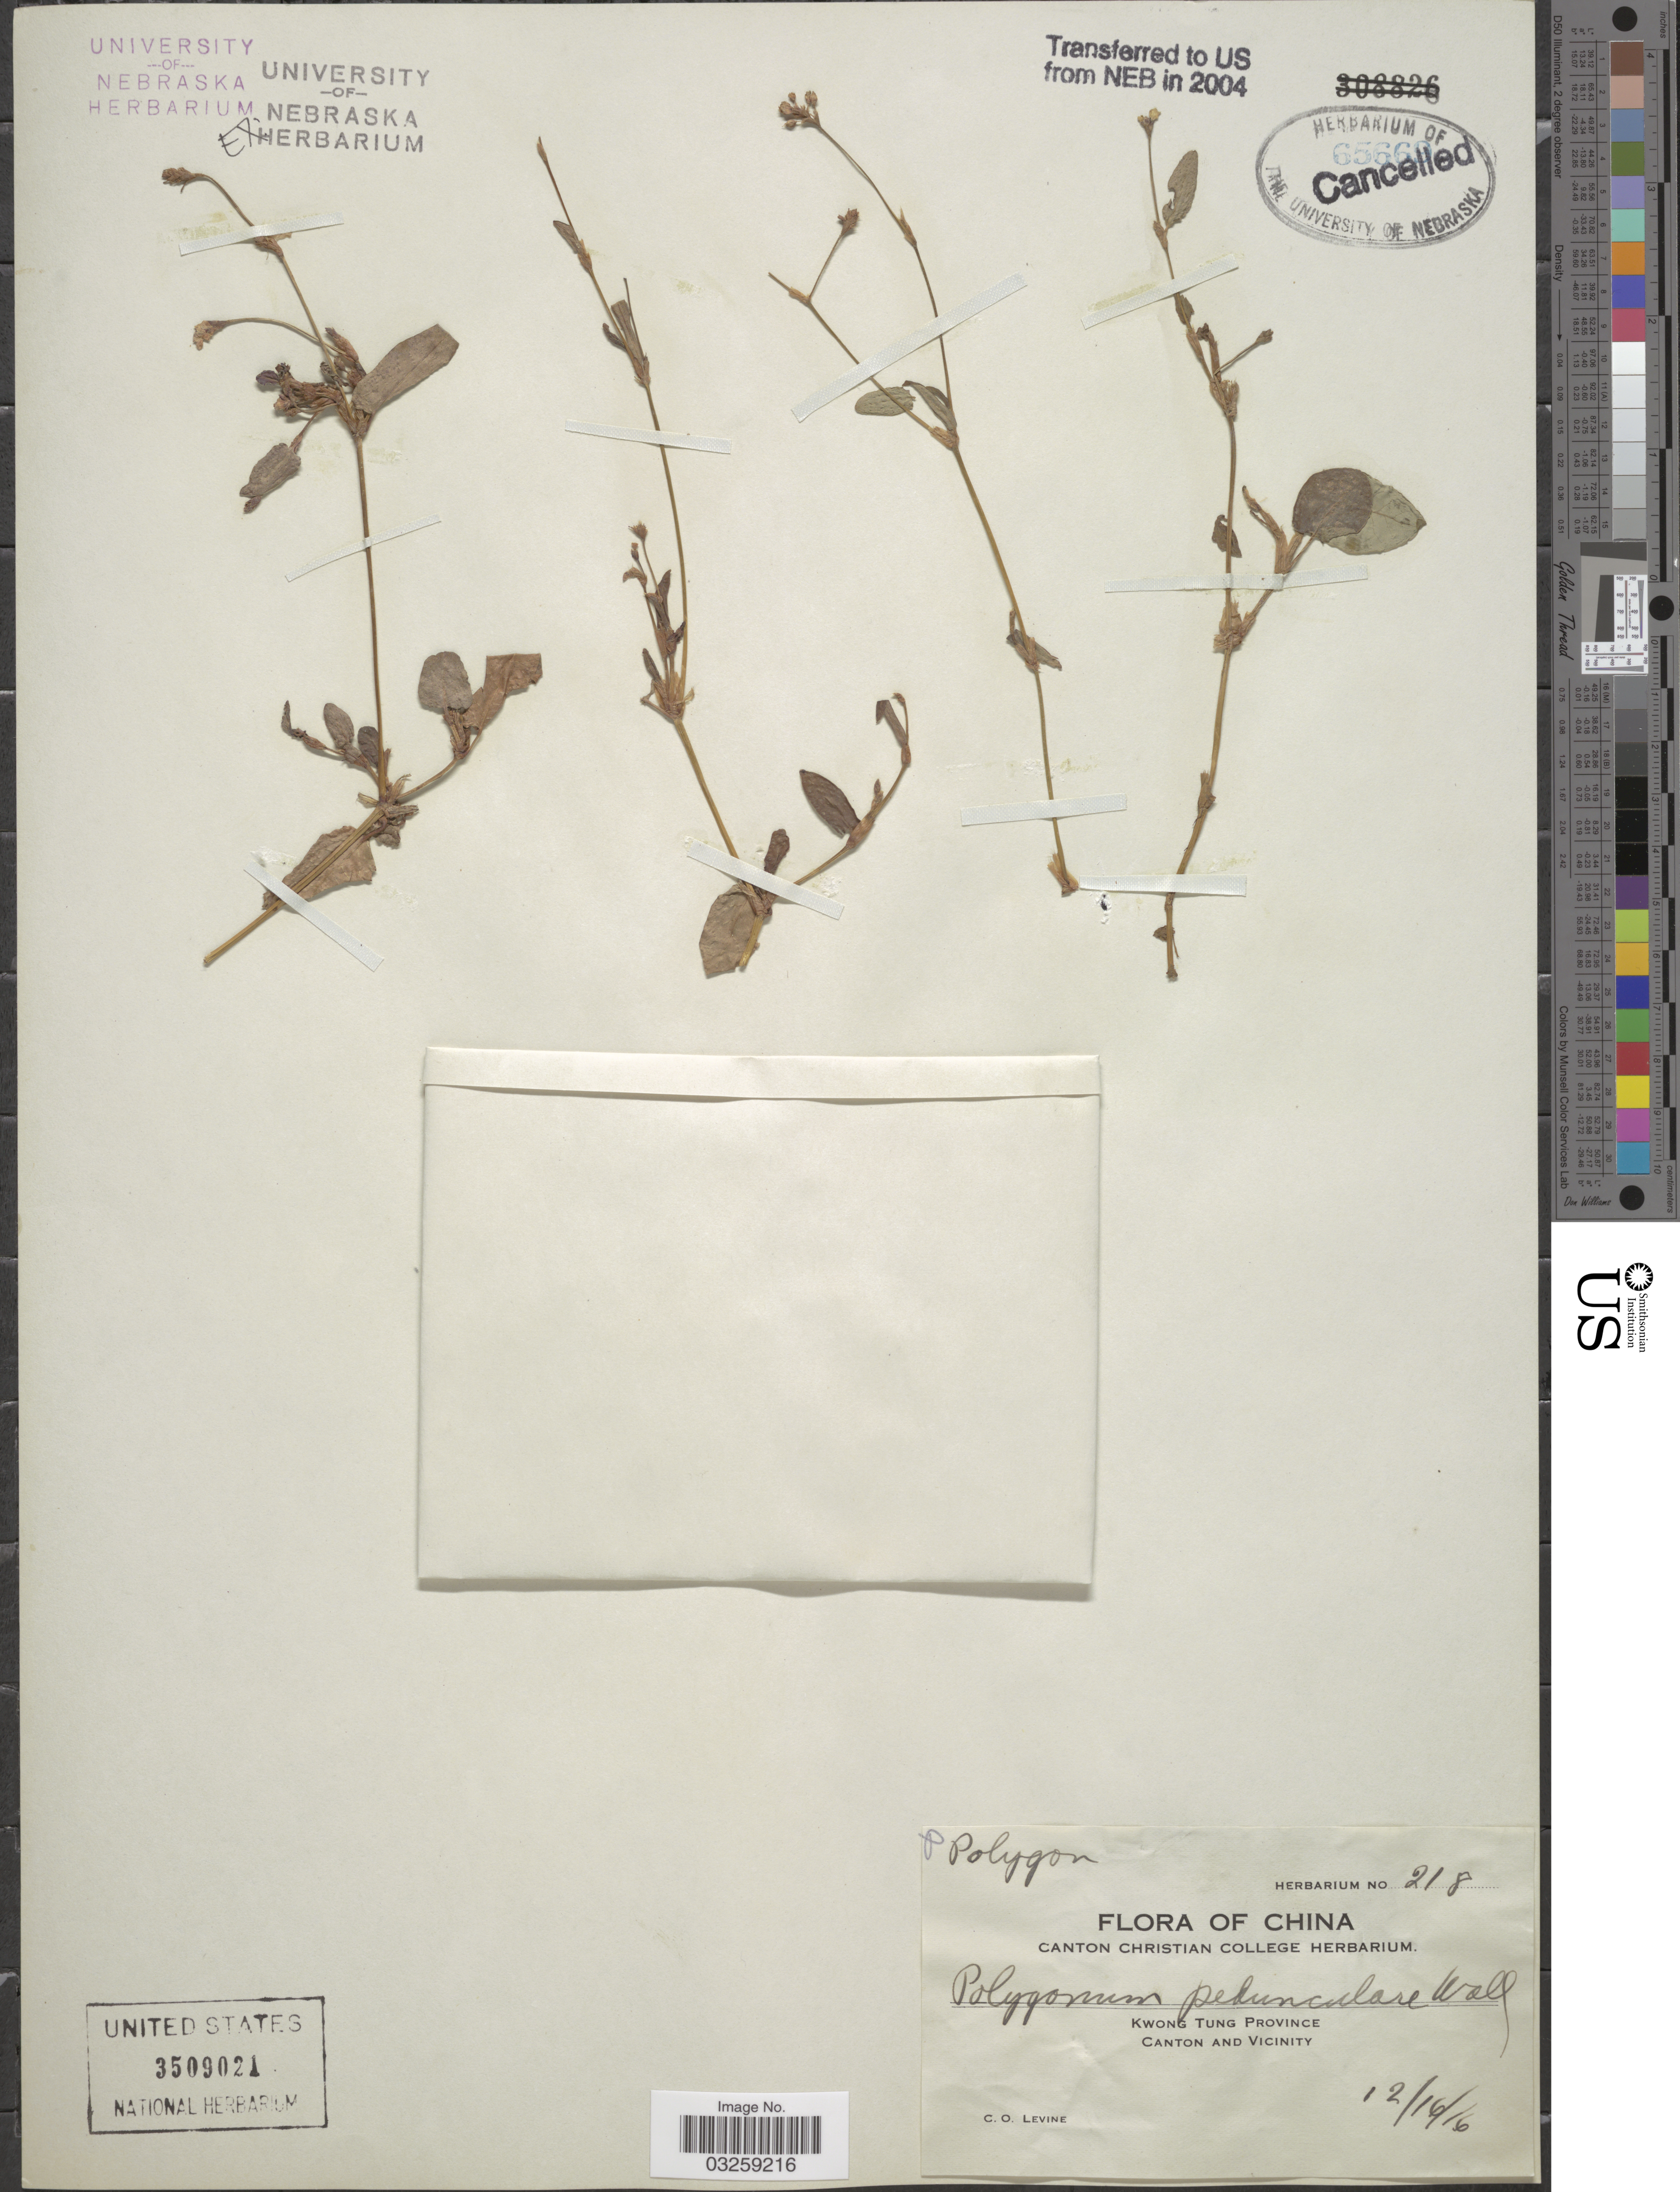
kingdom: Plantae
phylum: Tracheophyta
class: Magnoliopsida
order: Caryophyllales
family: Polygonaceae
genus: Polygonum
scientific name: Polygonum pedunculare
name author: Wall. ex Meisn.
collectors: C. O. Levine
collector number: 218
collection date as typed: Transcribed d/m/y: 16/12/16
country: China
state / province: Guangdong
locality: Kwong Tung Province. Canton and Vicinity.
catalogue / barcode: US 3509021